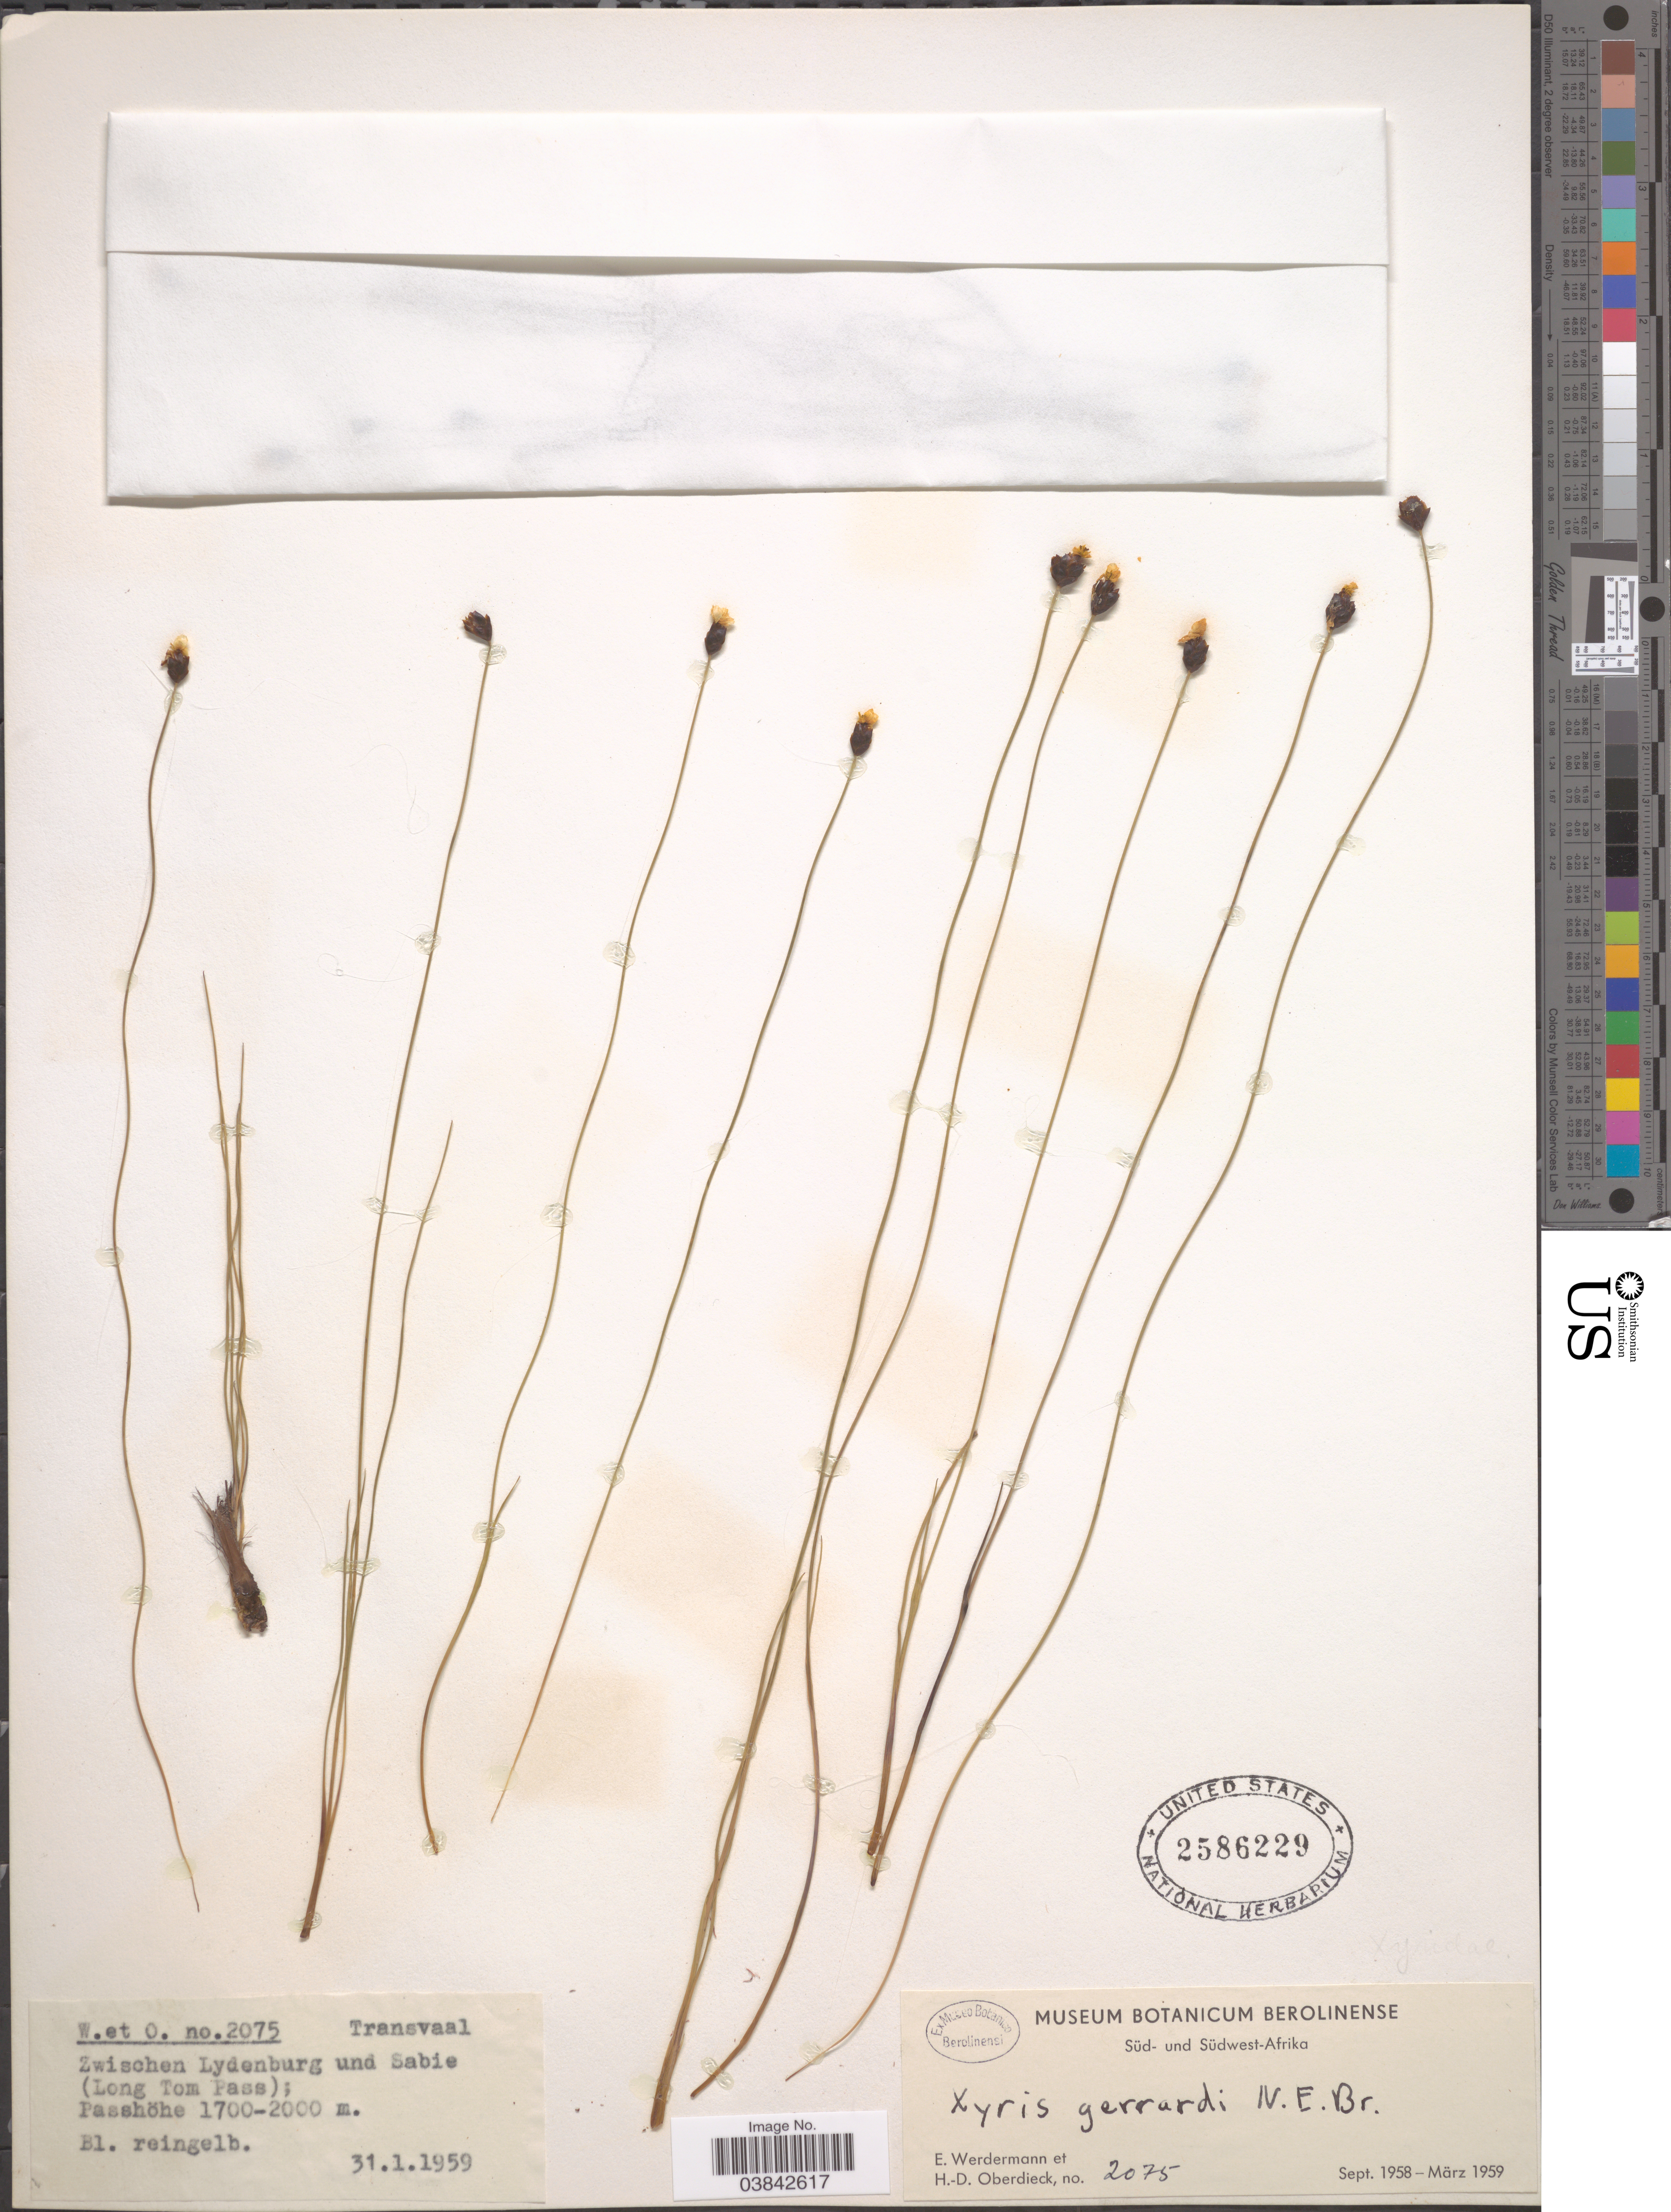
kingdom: Plantae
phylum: Tracheophyta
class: Liliopsida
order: Poales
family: Xyridaceae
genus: Xyris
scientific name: Xyris gerrardii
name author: N.E. Br.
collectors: E. Werdermann & H. Oberdieck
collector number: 2075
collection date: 1959-01-31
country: South Africa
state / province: Mpumalanga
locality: Transvaal. Zwischen Lydenburg und Sabie (Long Tom Pass); Passhöhe.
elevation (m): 1700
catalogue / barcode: US 2586229